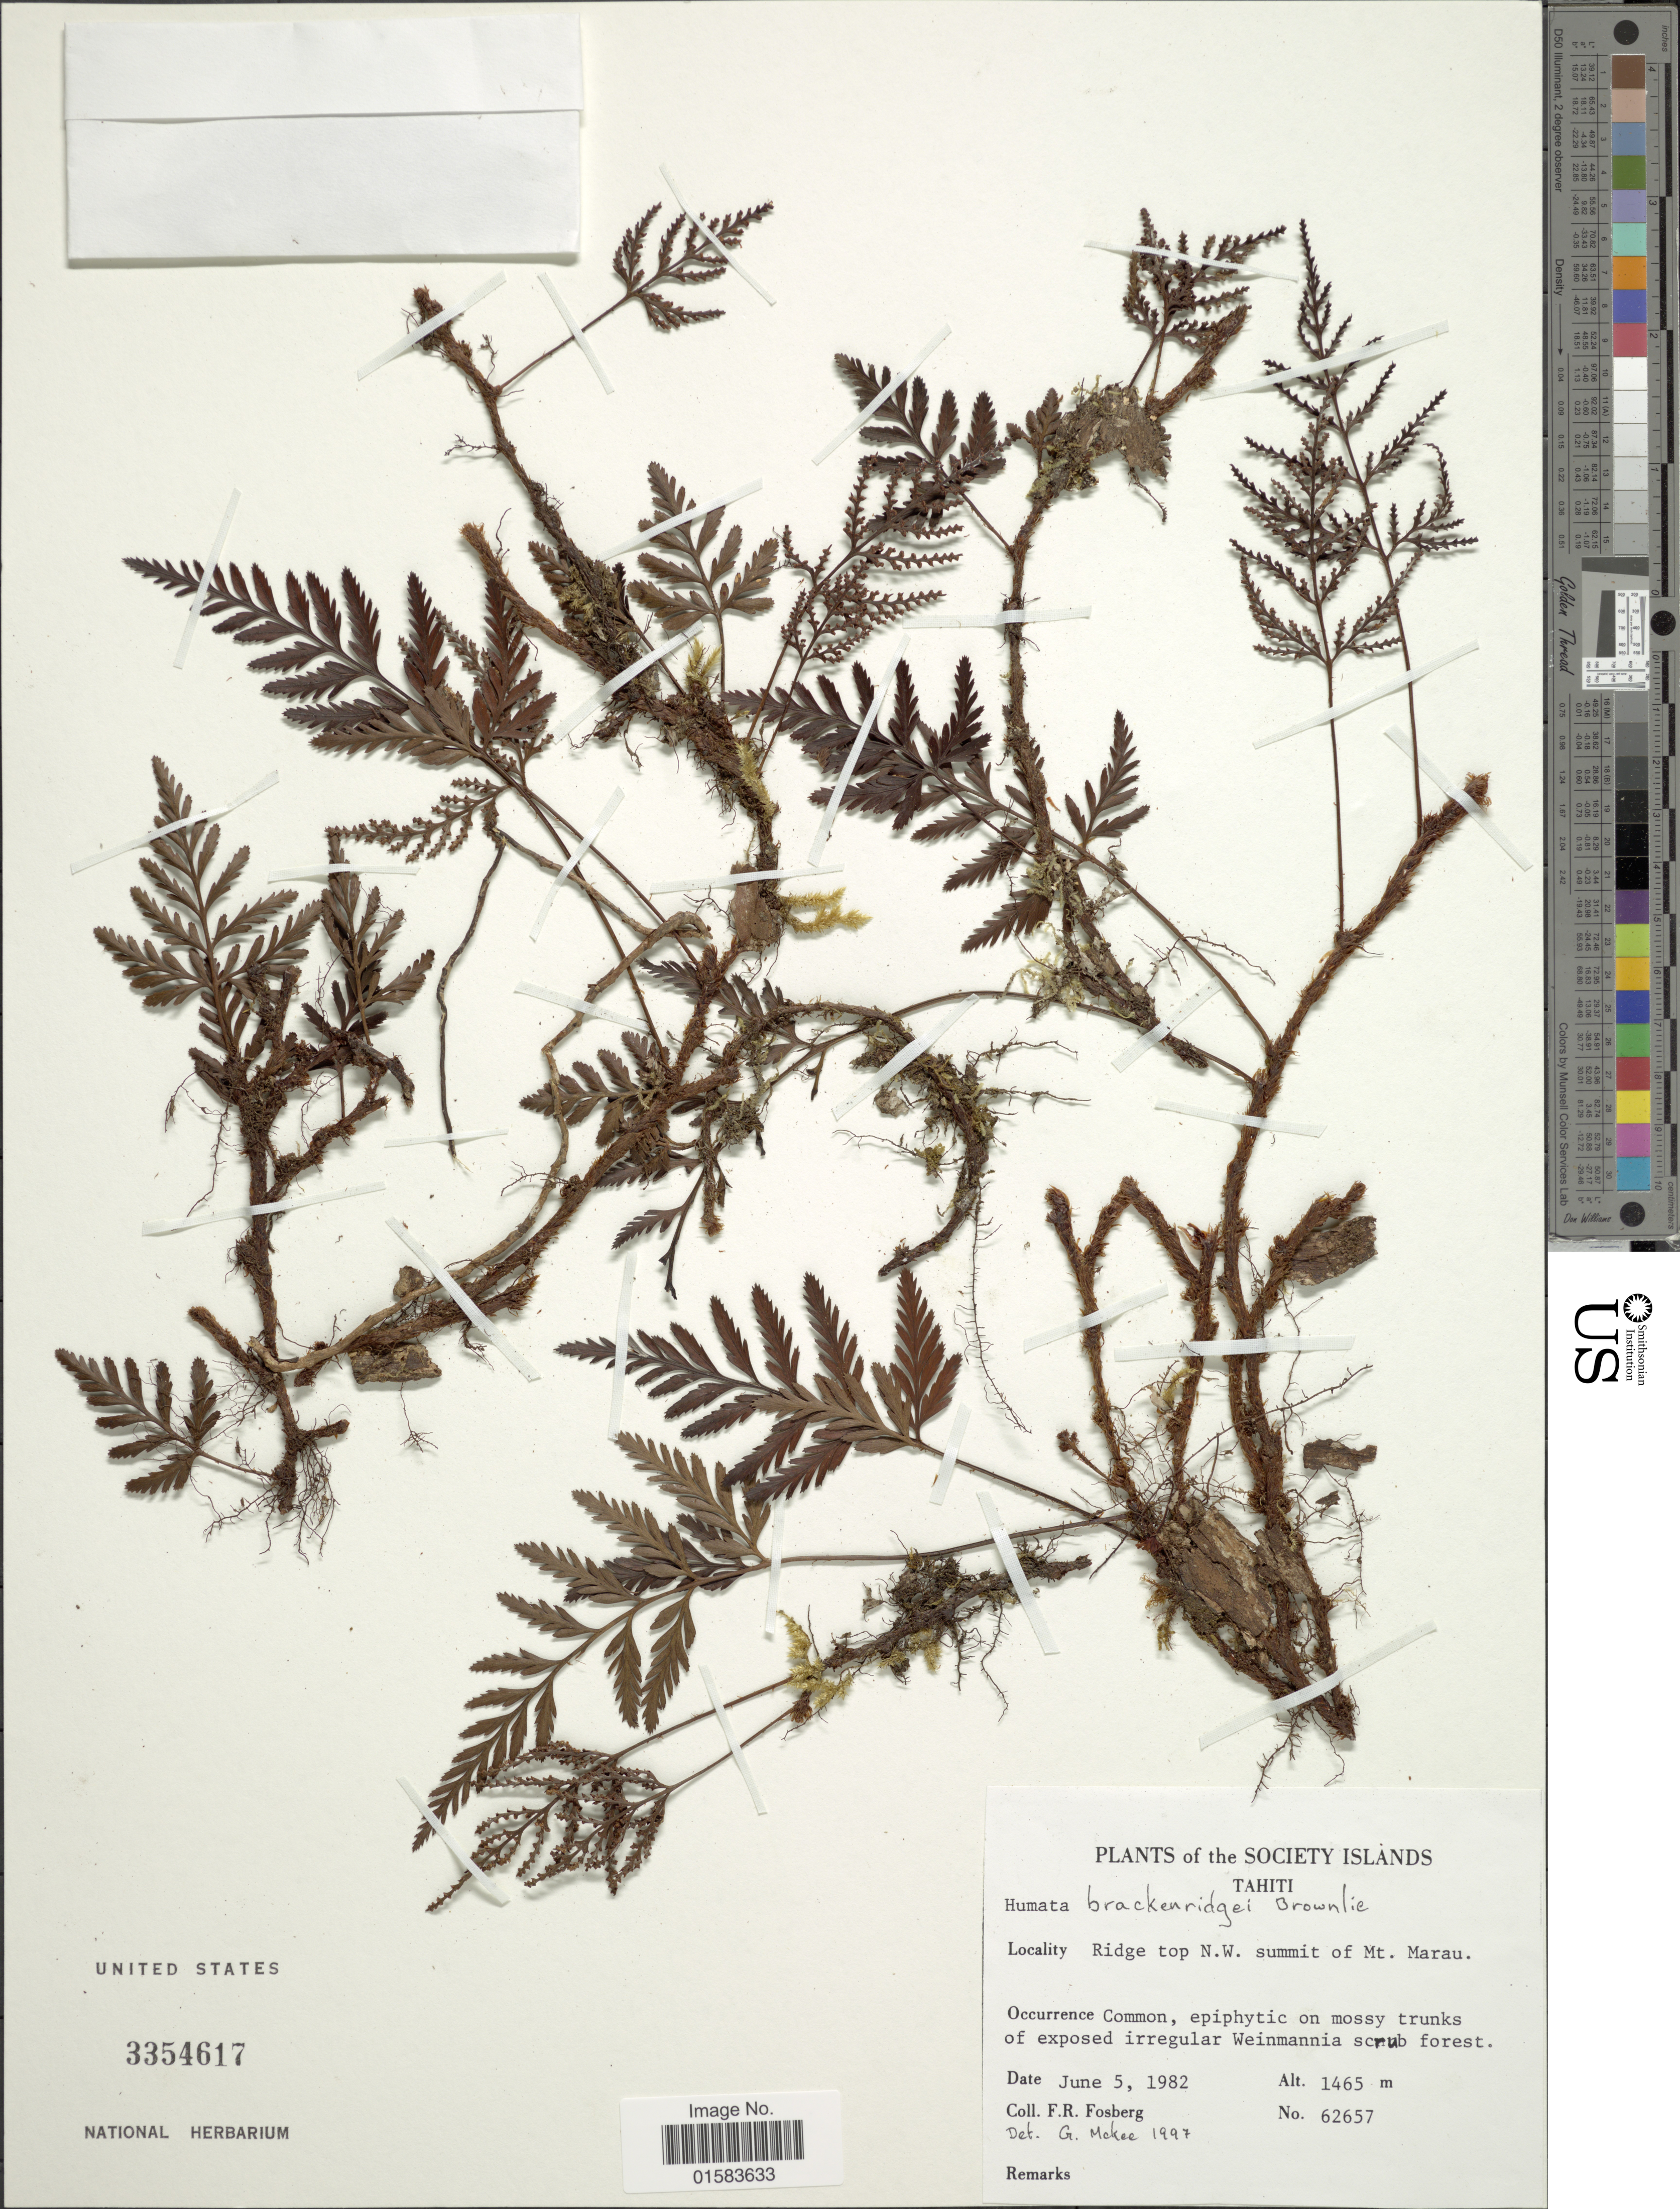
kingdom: Plantae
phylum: Tracheophyta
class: Polypodiopsida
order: Polypodiales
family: Davalliaceae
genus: Davallia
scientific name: Davallia repens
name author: (L. f.) Kuhn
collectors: F. R. Fosberg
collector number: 62657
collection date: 1982-06-05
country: French Polynesia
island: Tahiti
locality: Tahiti, The Society Islands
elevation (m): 1465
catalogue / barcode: US 3354617